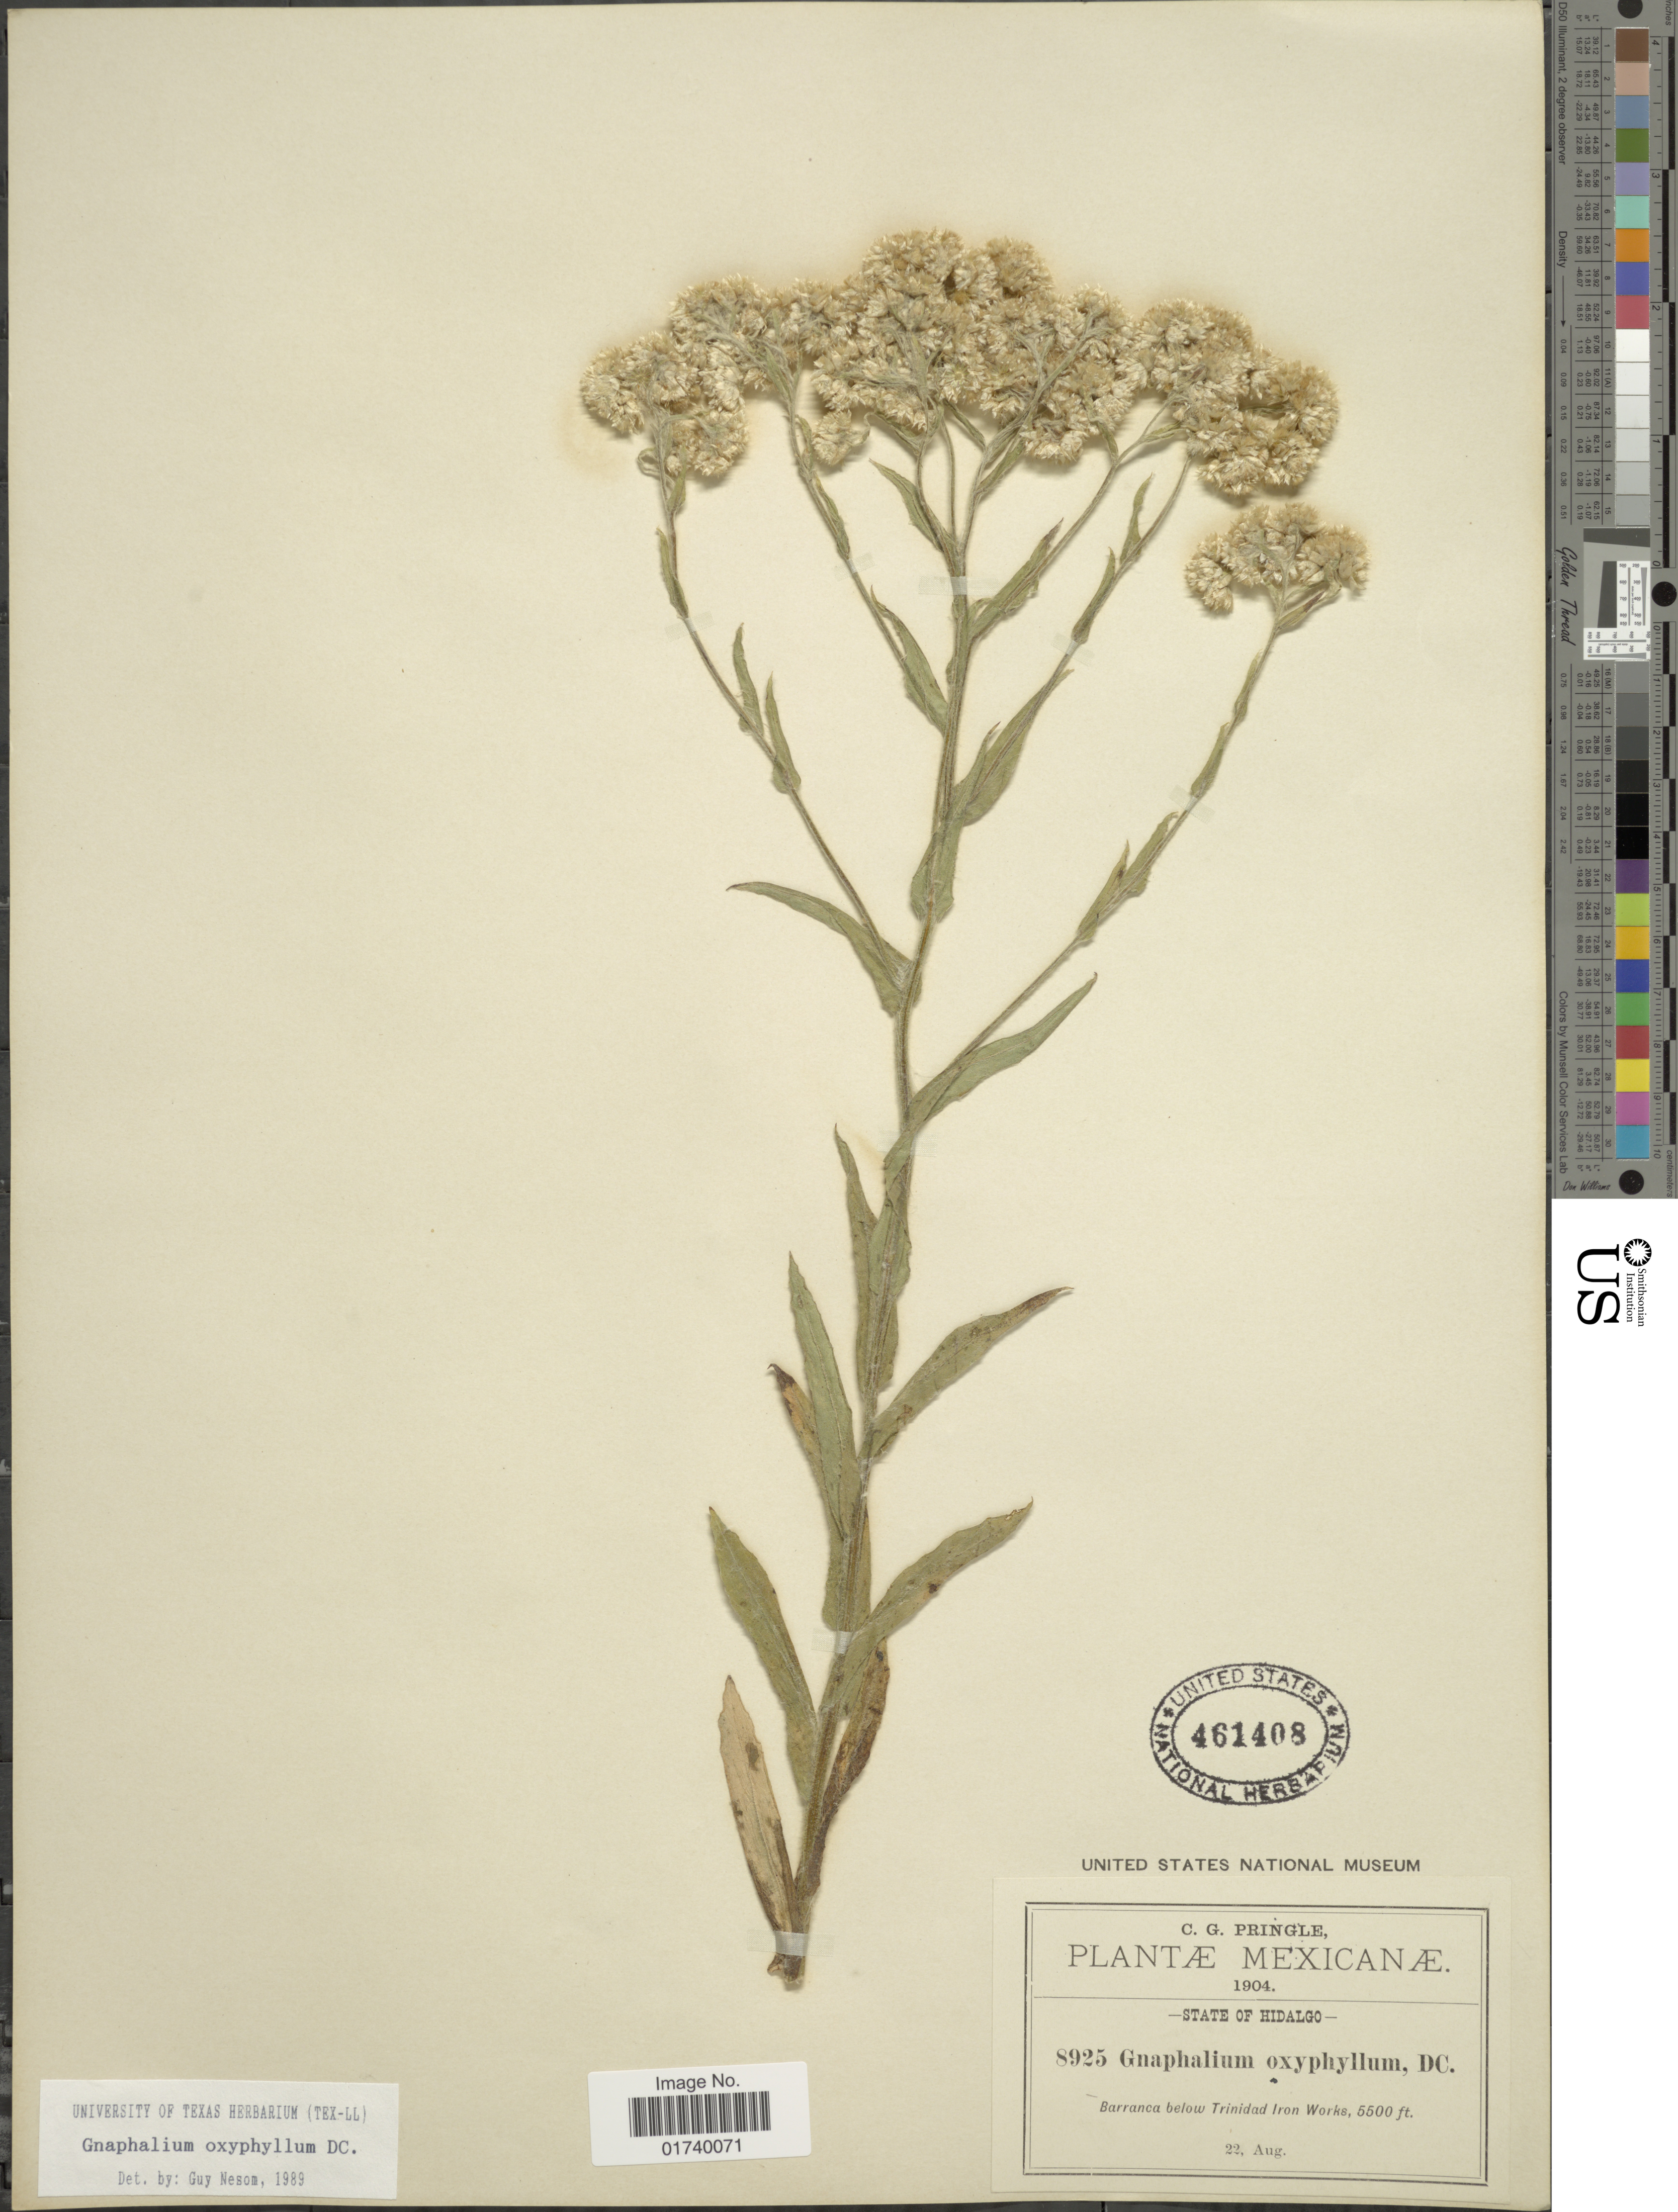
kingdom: Plantae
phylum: Tracheophyta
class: Magnoliopsida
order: Asterales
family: Asteraceae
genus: Pseudognaphalium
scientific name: Pseudognaphalium oxyphyllum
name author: (DC.) Kirp.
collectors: C. G. Pringle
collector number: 8925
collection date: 1904-08-22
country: Mexico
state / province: Hidalgo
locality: State of Hidalgo, Barranca below Trinidad Iron Works.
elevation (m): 1676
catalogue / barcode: US 461408